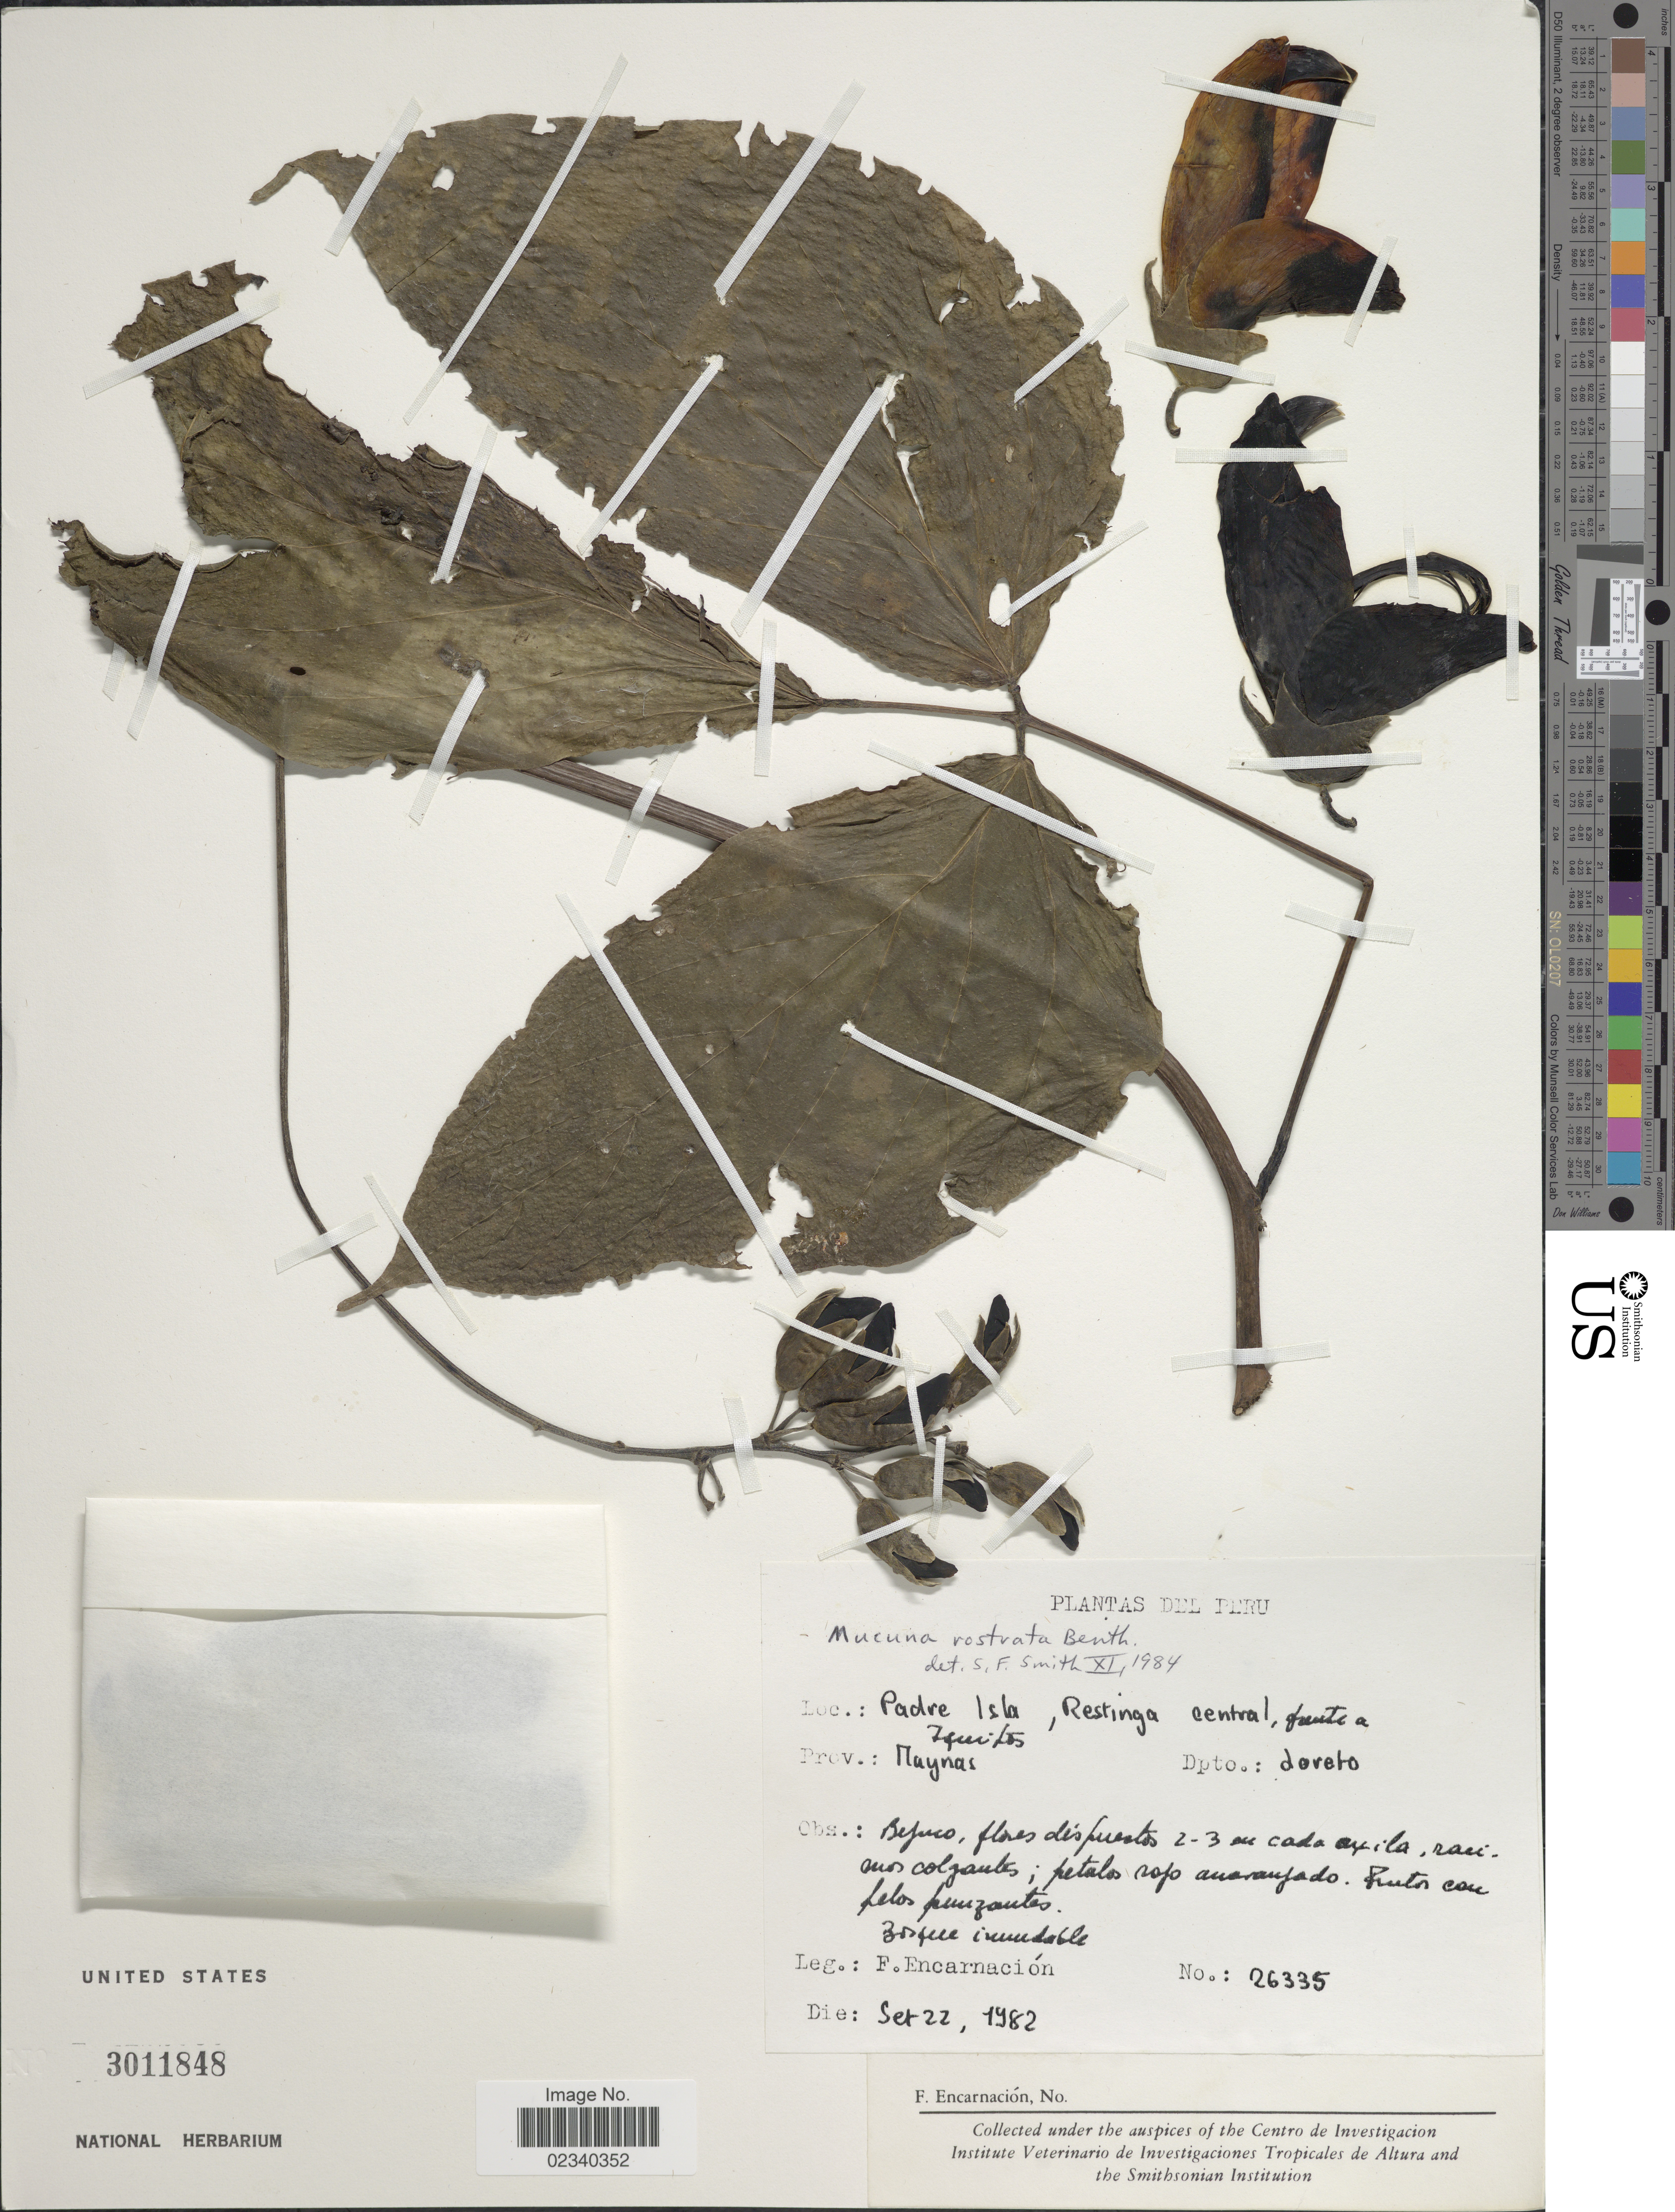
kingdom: Plantae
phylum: Tracheophyta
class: Magnoliopsida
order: Fabales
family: Fabaceae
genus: Mucuna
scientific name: Mucuna rostrata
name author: Benth.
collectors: F. Encarnación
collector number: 26335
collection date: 1982-09-22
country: Peru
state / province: Loreto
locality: Padre Isla, Restinga central, frente a Iquitos, Prov. Maynas, Dpto. Loreto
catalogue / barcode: US 3011848